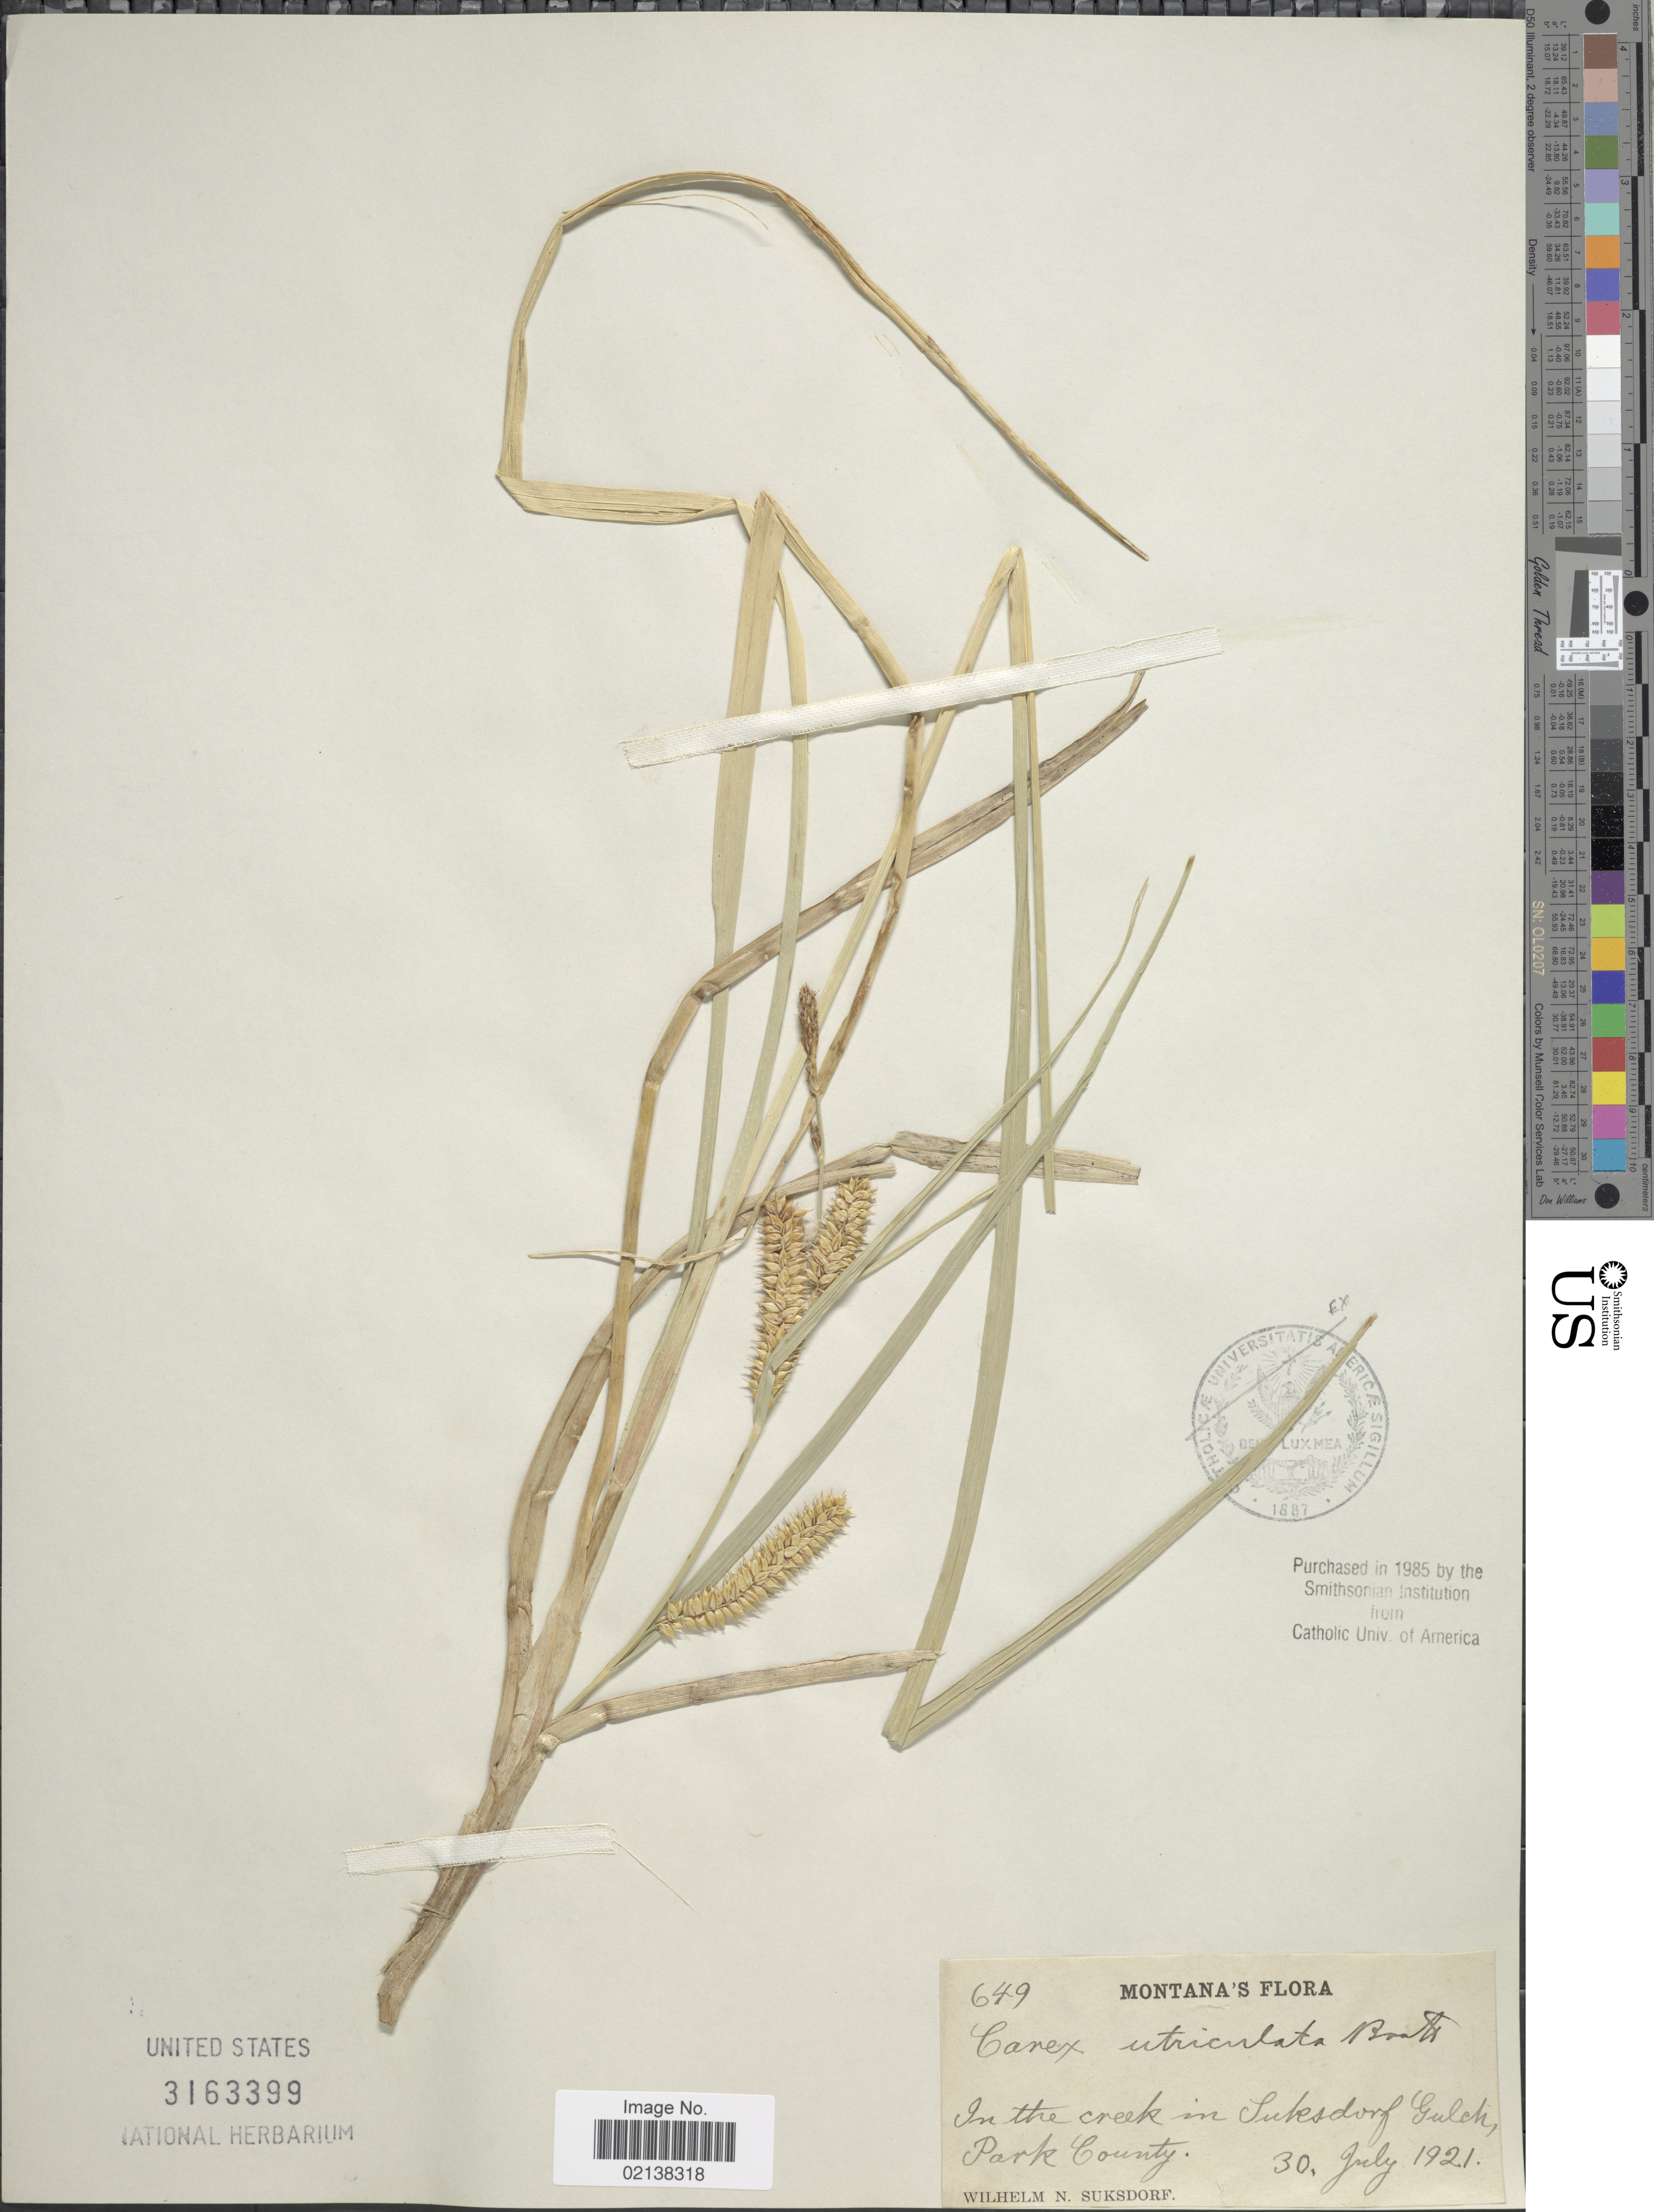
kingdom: Plantae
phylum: Tracheophyta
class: Liliopsida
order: Poales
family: Cyperaceae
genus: Carex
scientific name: Carex utriculata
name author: Boott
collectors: W. N. Suksdorf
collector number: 649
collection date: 1921-07-30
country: United States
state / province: Montana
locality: In the creek in Suksdorf Gulch, Park County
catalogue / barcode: US 3163399